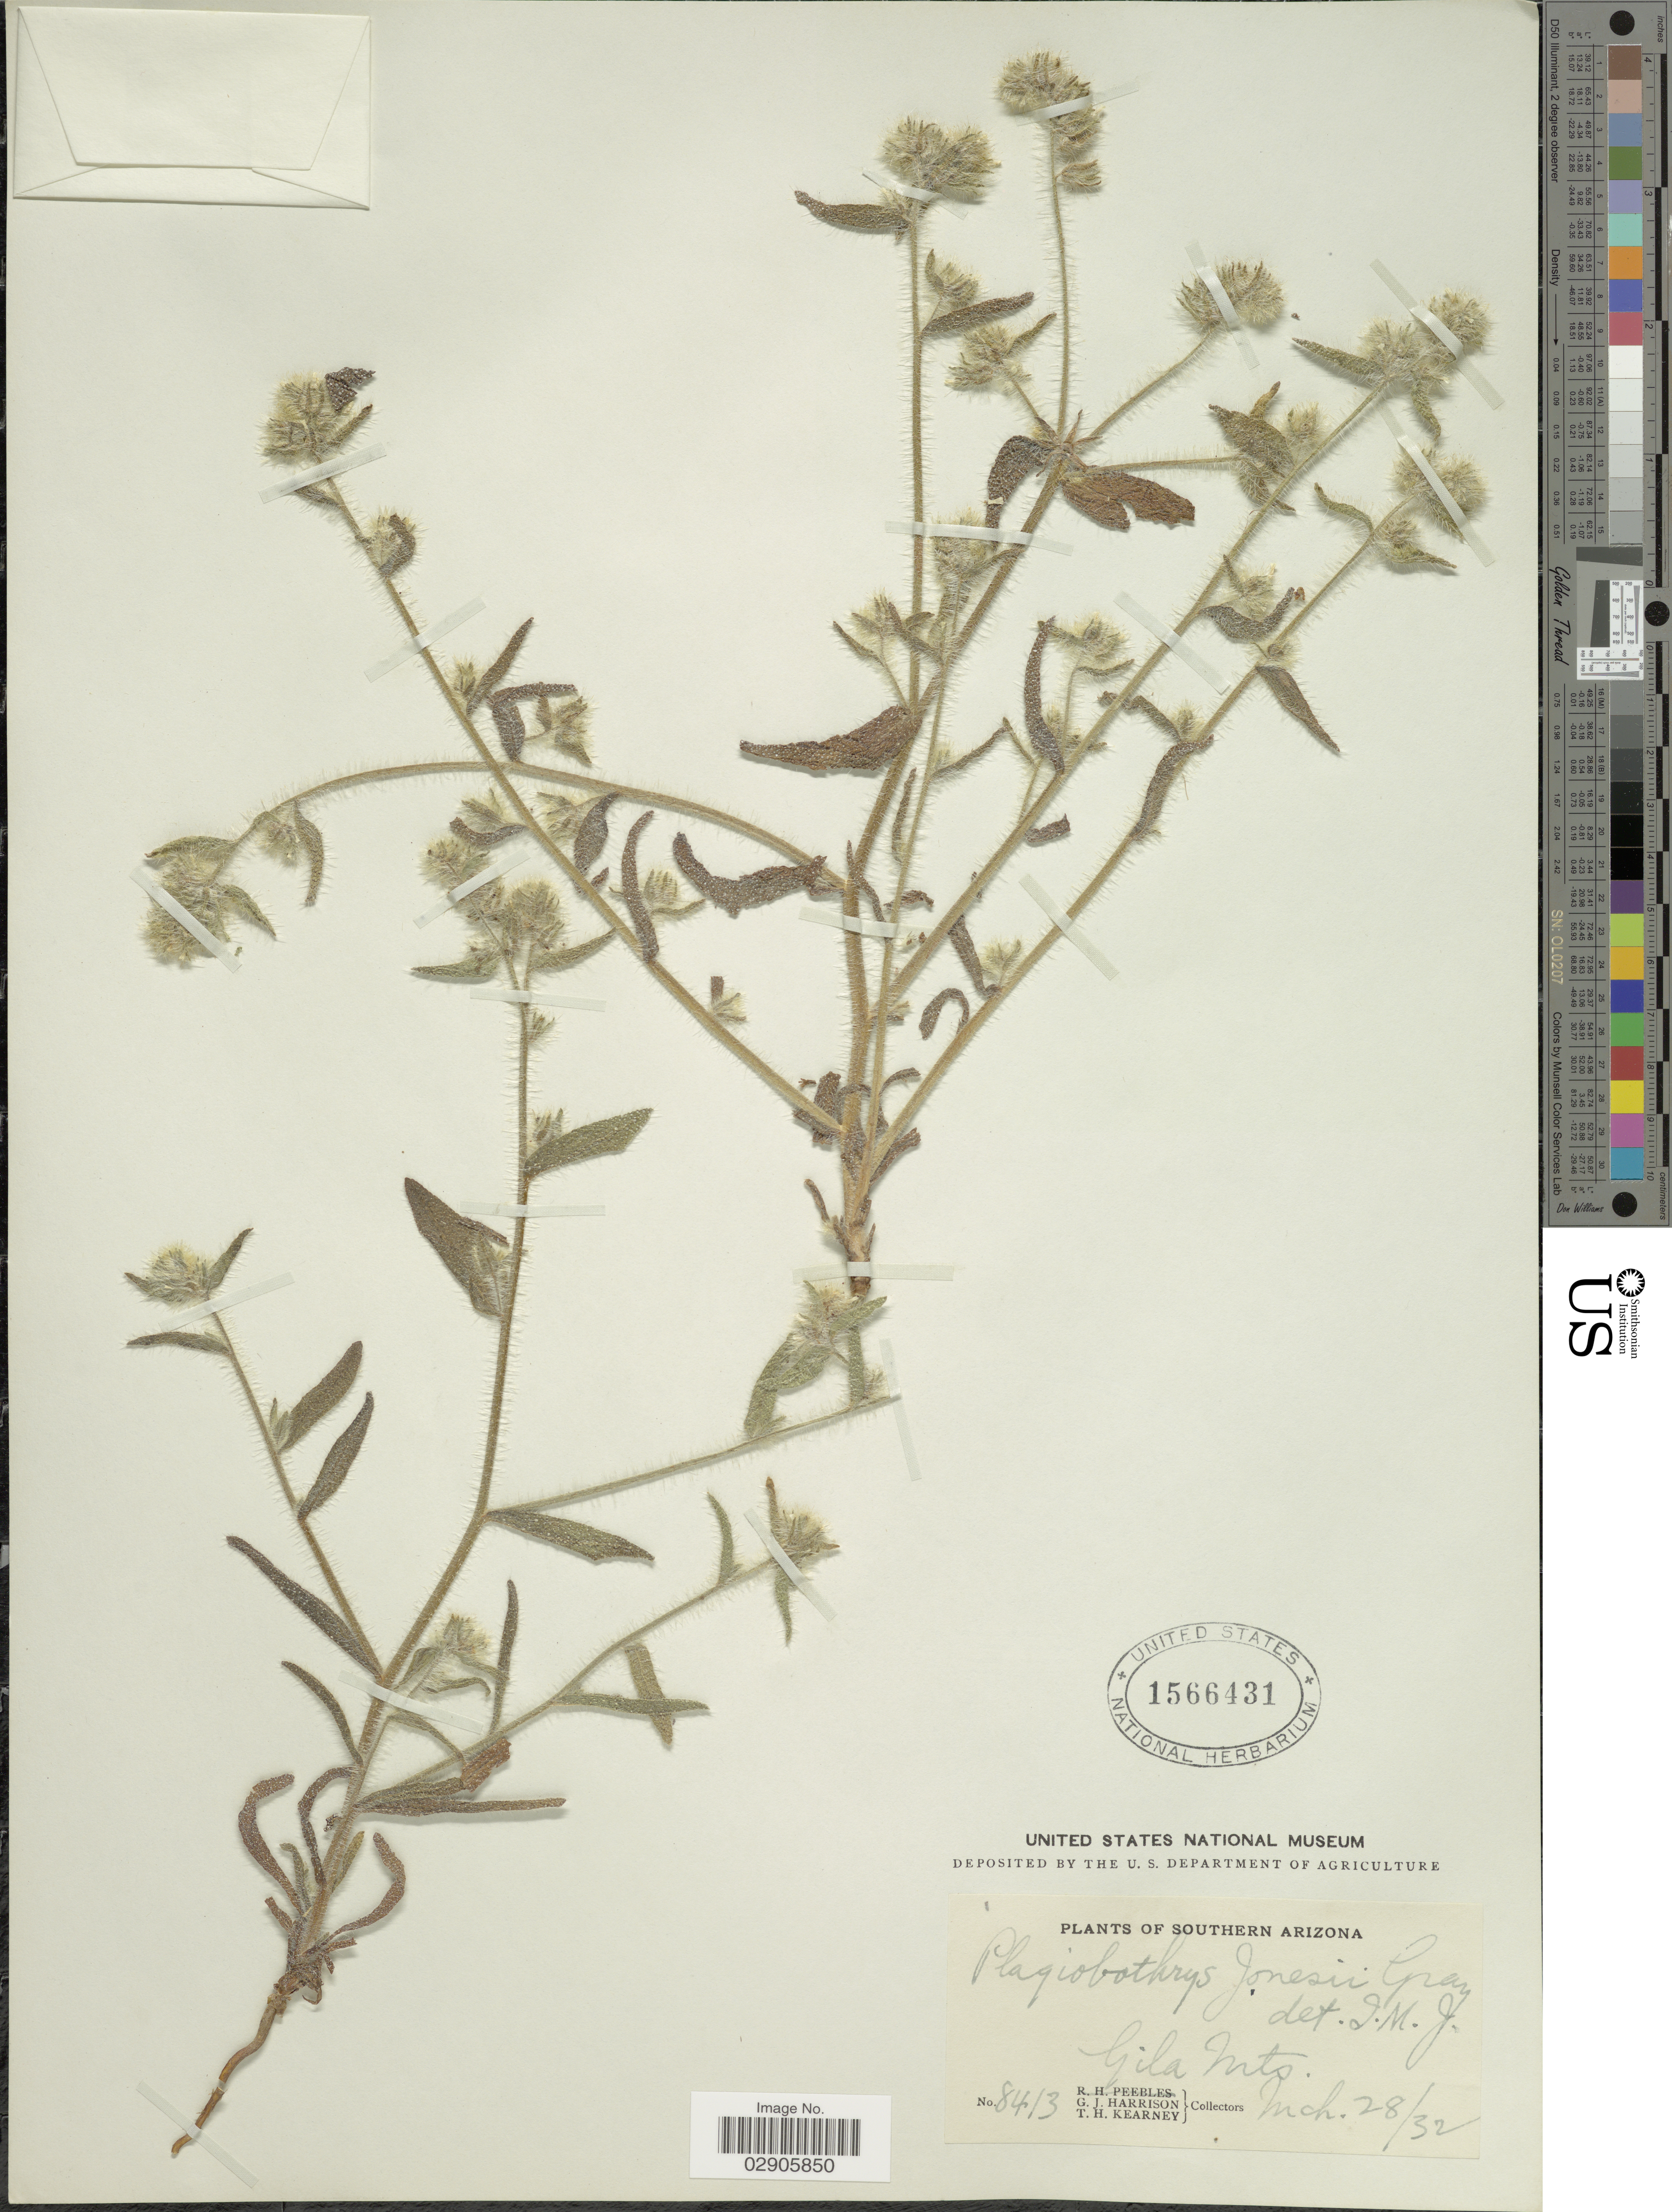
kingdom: Plantae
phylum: Tracheophyta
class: Magnoliopsida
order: Boraginales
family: Boraginaceae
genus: Plagiobothrys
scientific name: Plagiobothrys jonesii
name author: A. Gray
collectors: G. J. Harrison & T. H. Kearney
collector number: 8413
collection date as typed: Transcribed d/m/y: 28/3/32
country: United States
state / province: Arizona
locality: Southern Arizona. Gila Mts.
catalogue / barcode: US 1566431